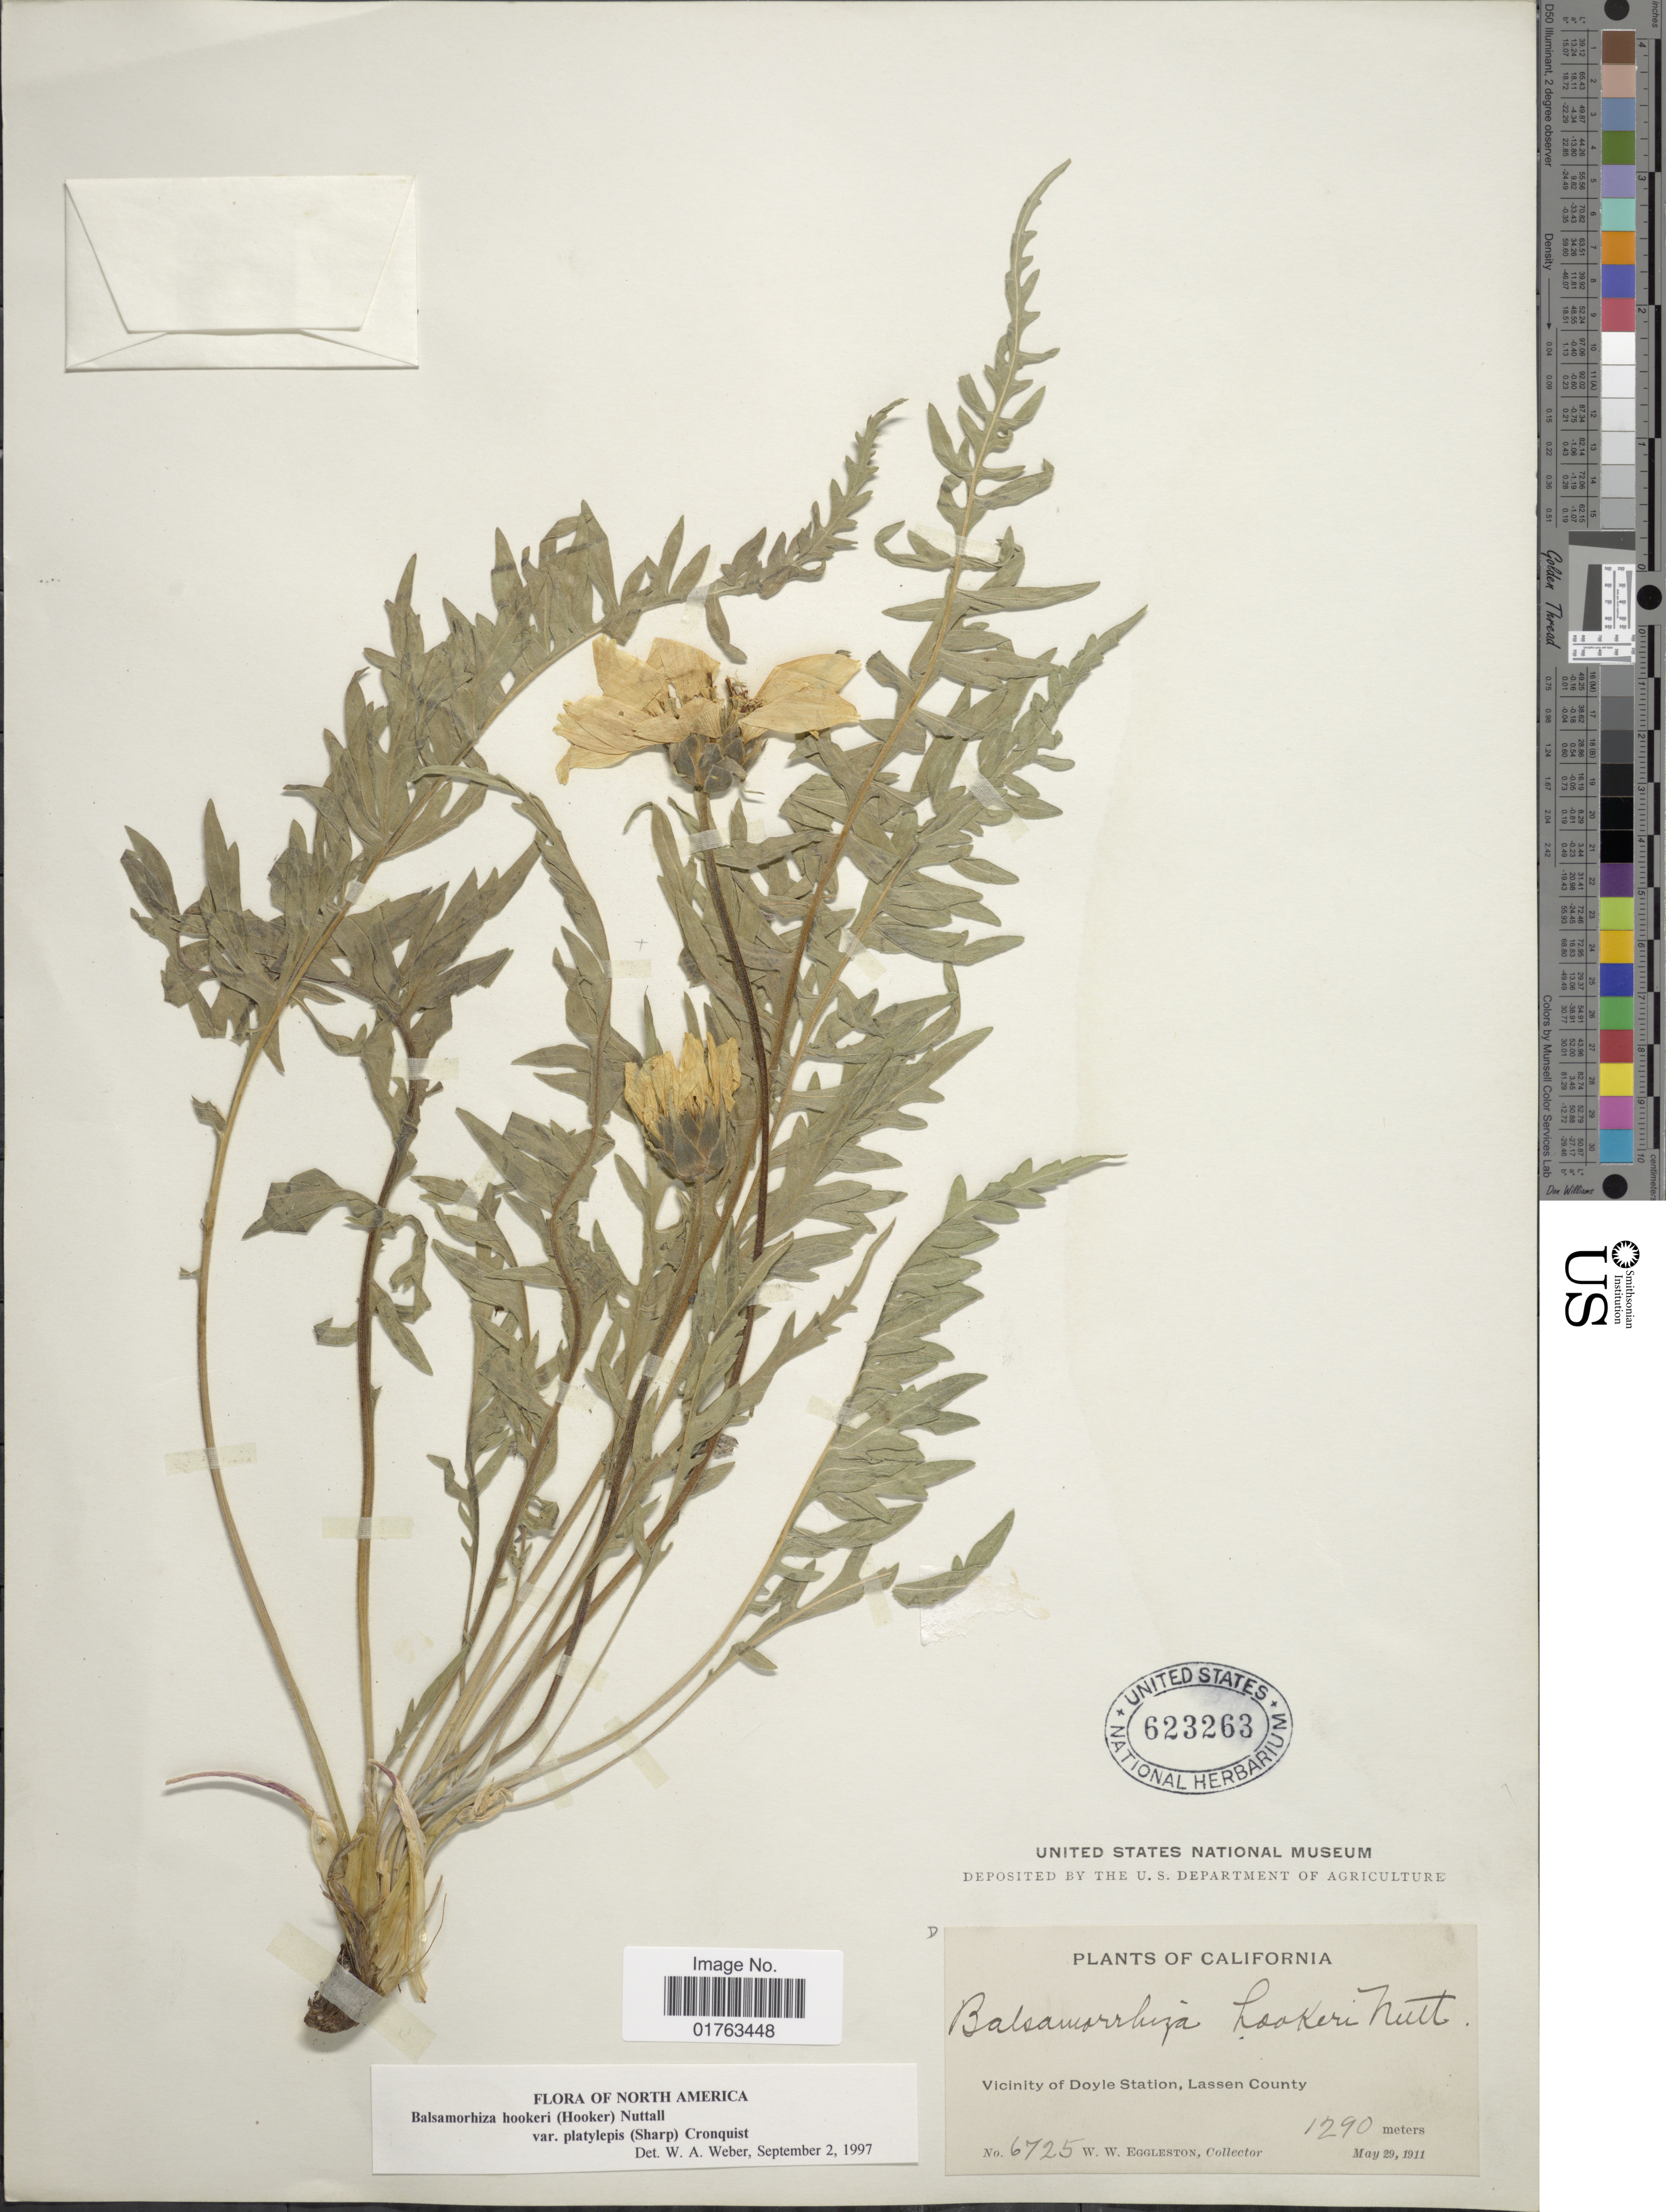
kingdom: Plantae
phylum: Tracheophyta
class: Magnoliopsida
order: Asterales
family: Asteraceae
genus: Balsamorhiza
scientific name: Balsamorhiza hookeri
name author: Nutt.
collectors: W. W. Eggleston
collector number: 6725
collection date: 1911-05-29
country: United States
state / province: California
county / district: Lassen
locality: Vicinity of Doyle Station, Lassen County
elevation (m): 1290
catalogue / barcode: US 623263